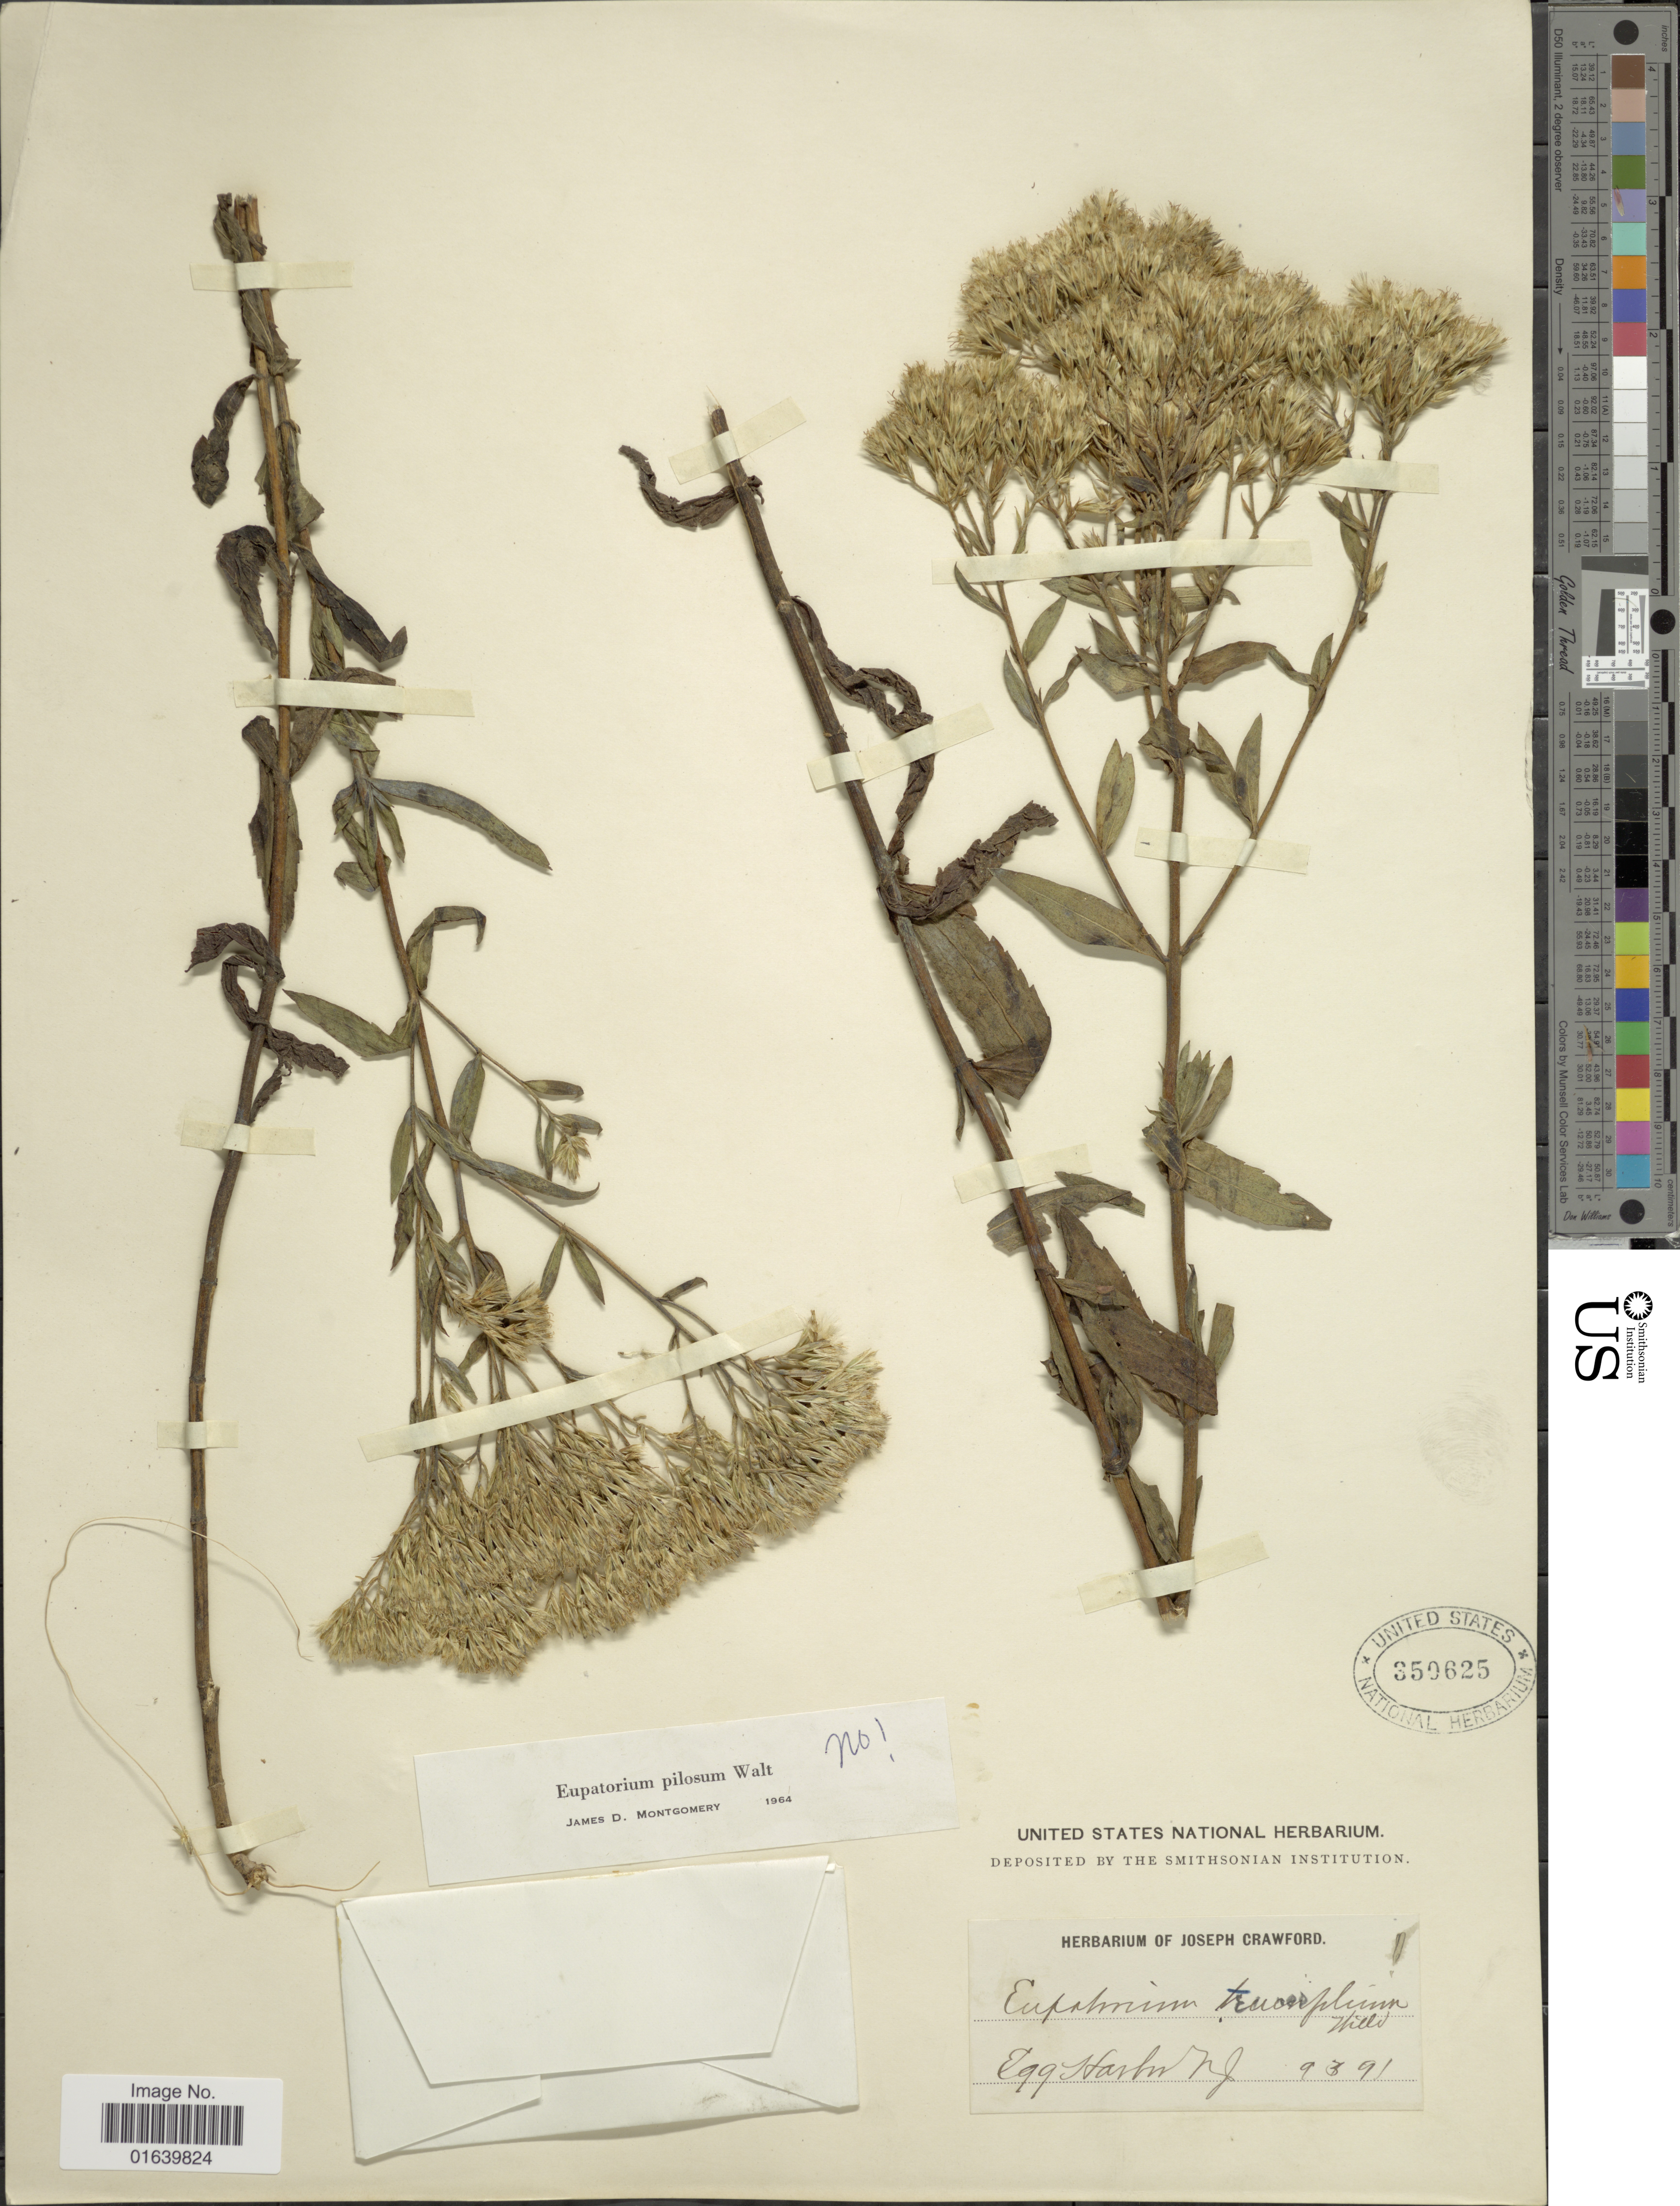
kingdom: Plantae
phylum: Tracheophyta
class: Magnoliopsida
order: Asterales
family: Asteraceae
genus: Eupatorium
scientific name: Eupatorium pilosum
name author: Walter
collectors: ex herb. Joseph Crawford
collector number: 9391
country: United States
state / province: New Jersey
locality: Egg harbor.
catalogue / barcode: US 350625